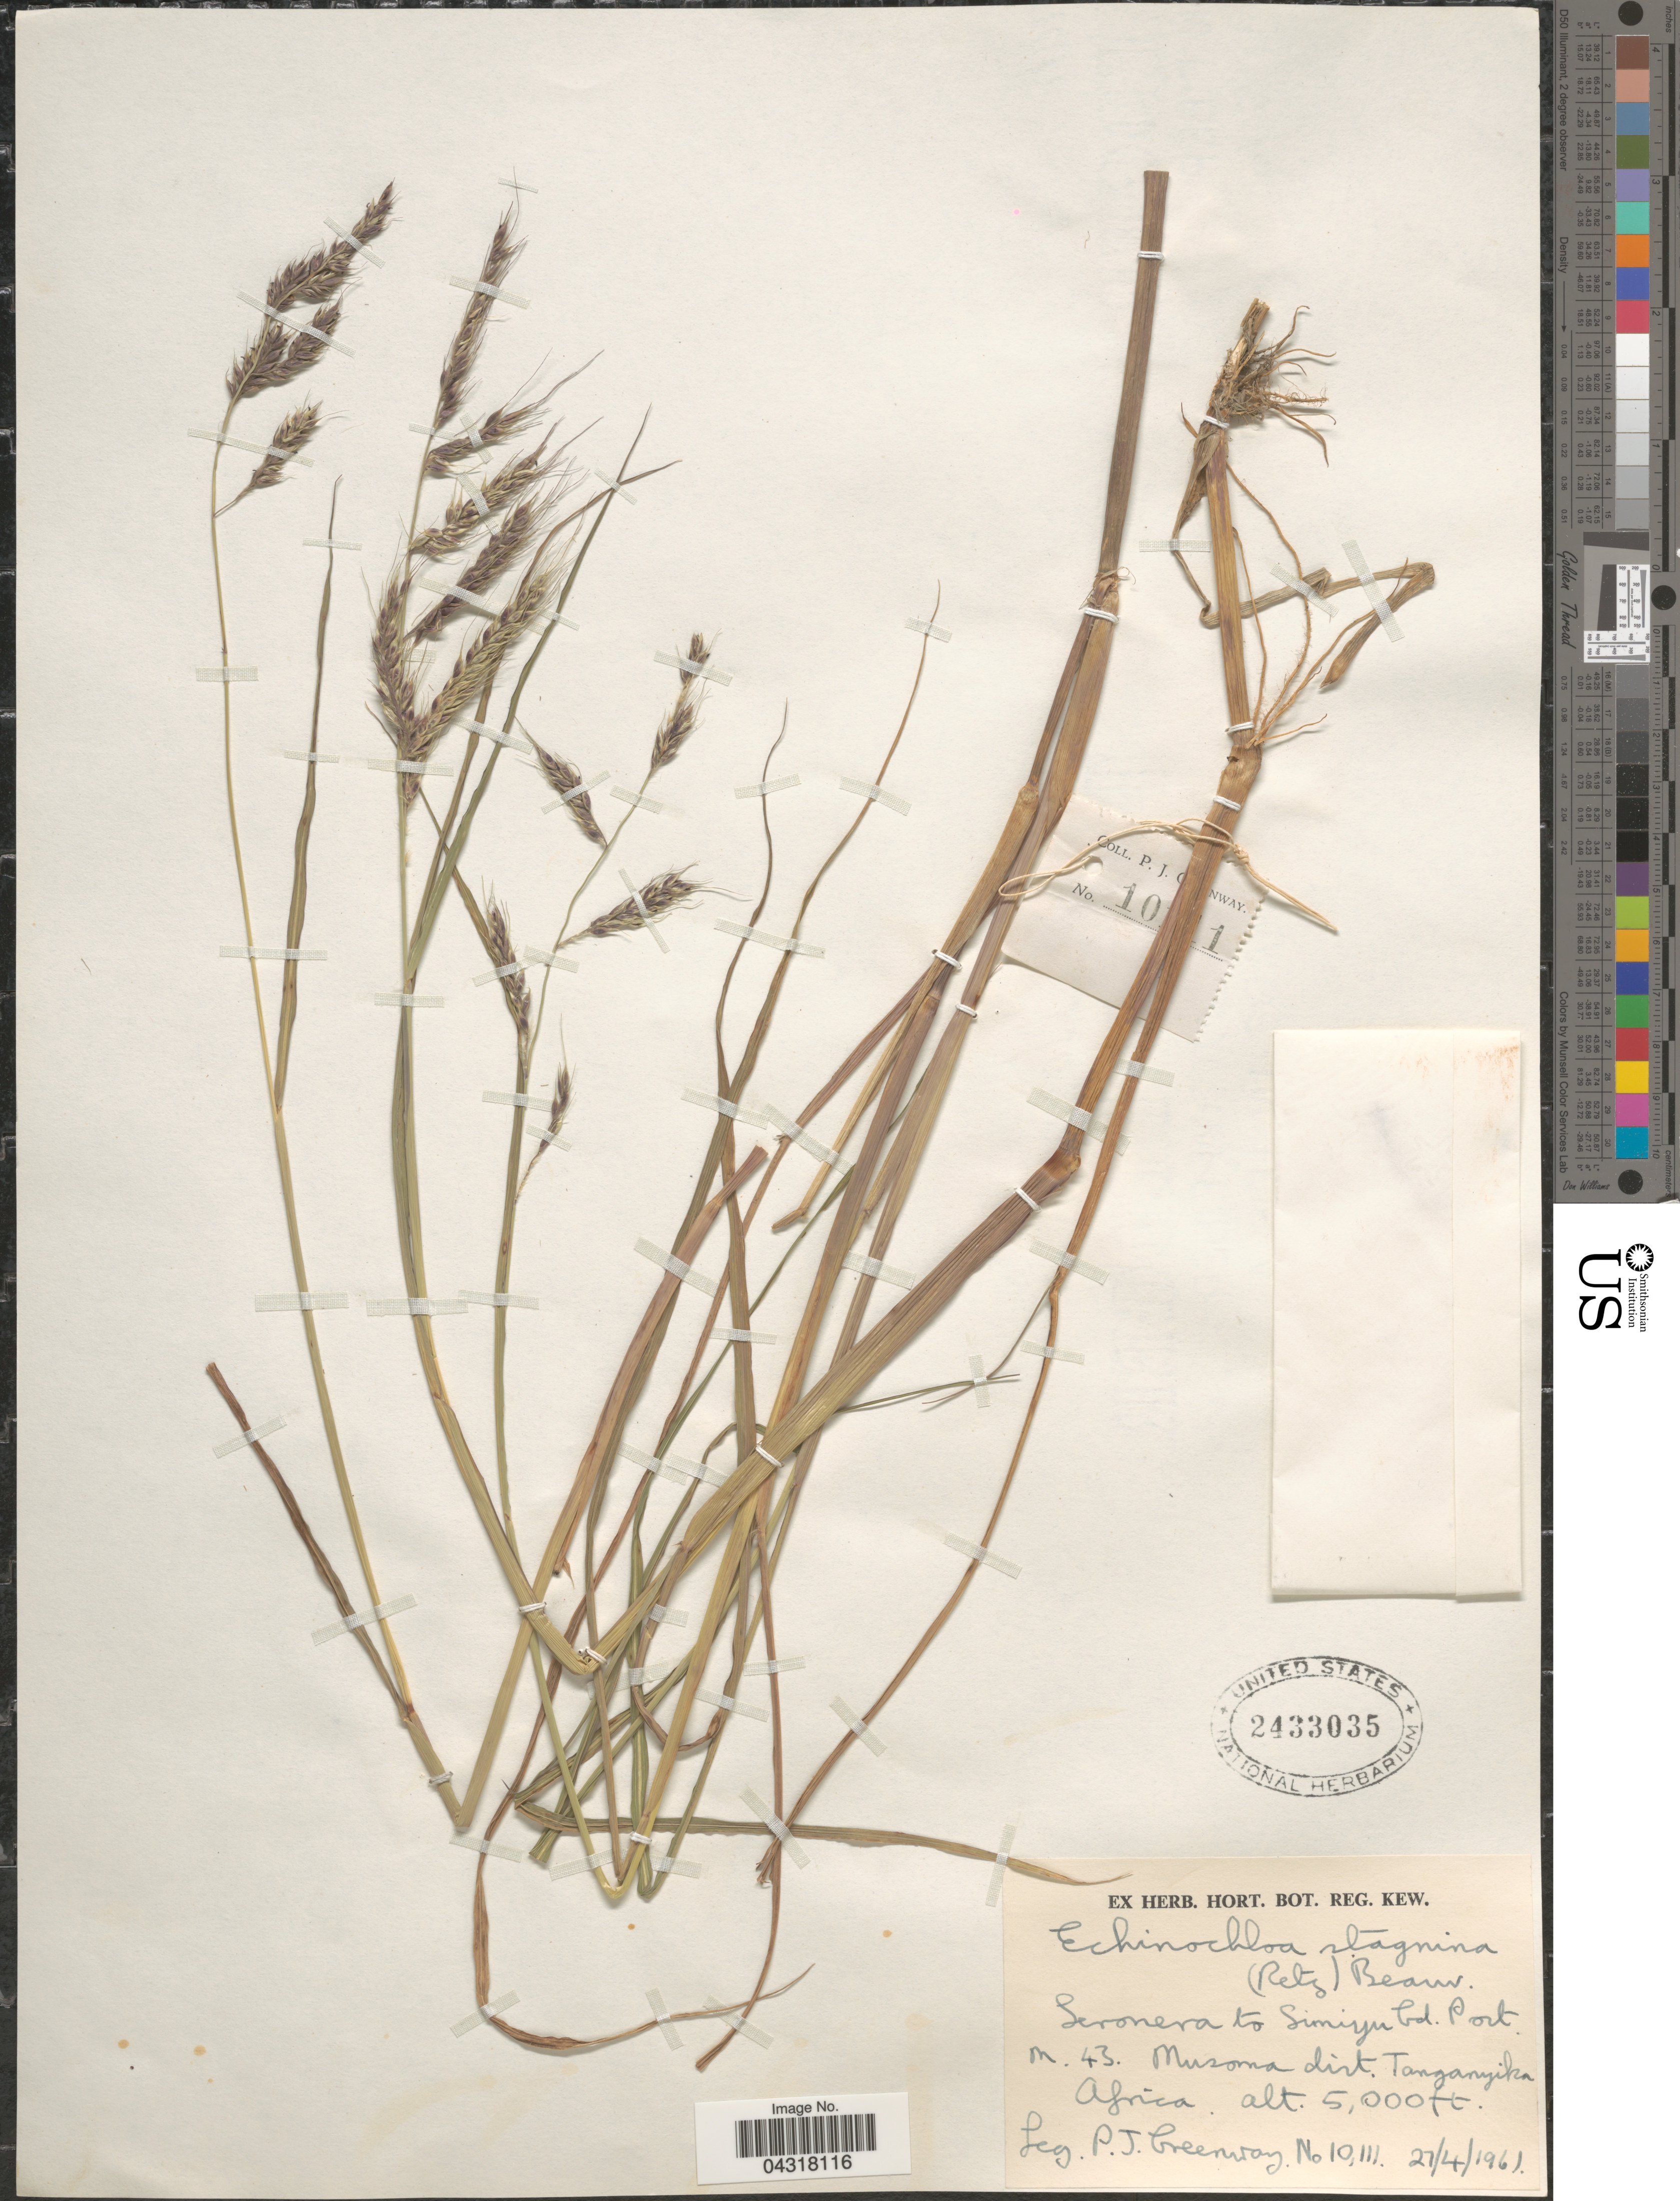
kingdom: Plantae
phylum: Tracheophyta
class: Liliopsida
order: Poales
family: Poaceae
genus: Echinochloa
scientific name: Echinochloa stagnina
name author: (Retz.) P. Beauv.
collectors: P. J. Greenway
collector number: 10111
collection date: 1961-04-27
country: Tanzania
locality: Seronera to Simiyu Gd. Port on 43. Musoma dist. Tanganyika.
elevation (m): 1524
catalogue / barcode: US 2433035